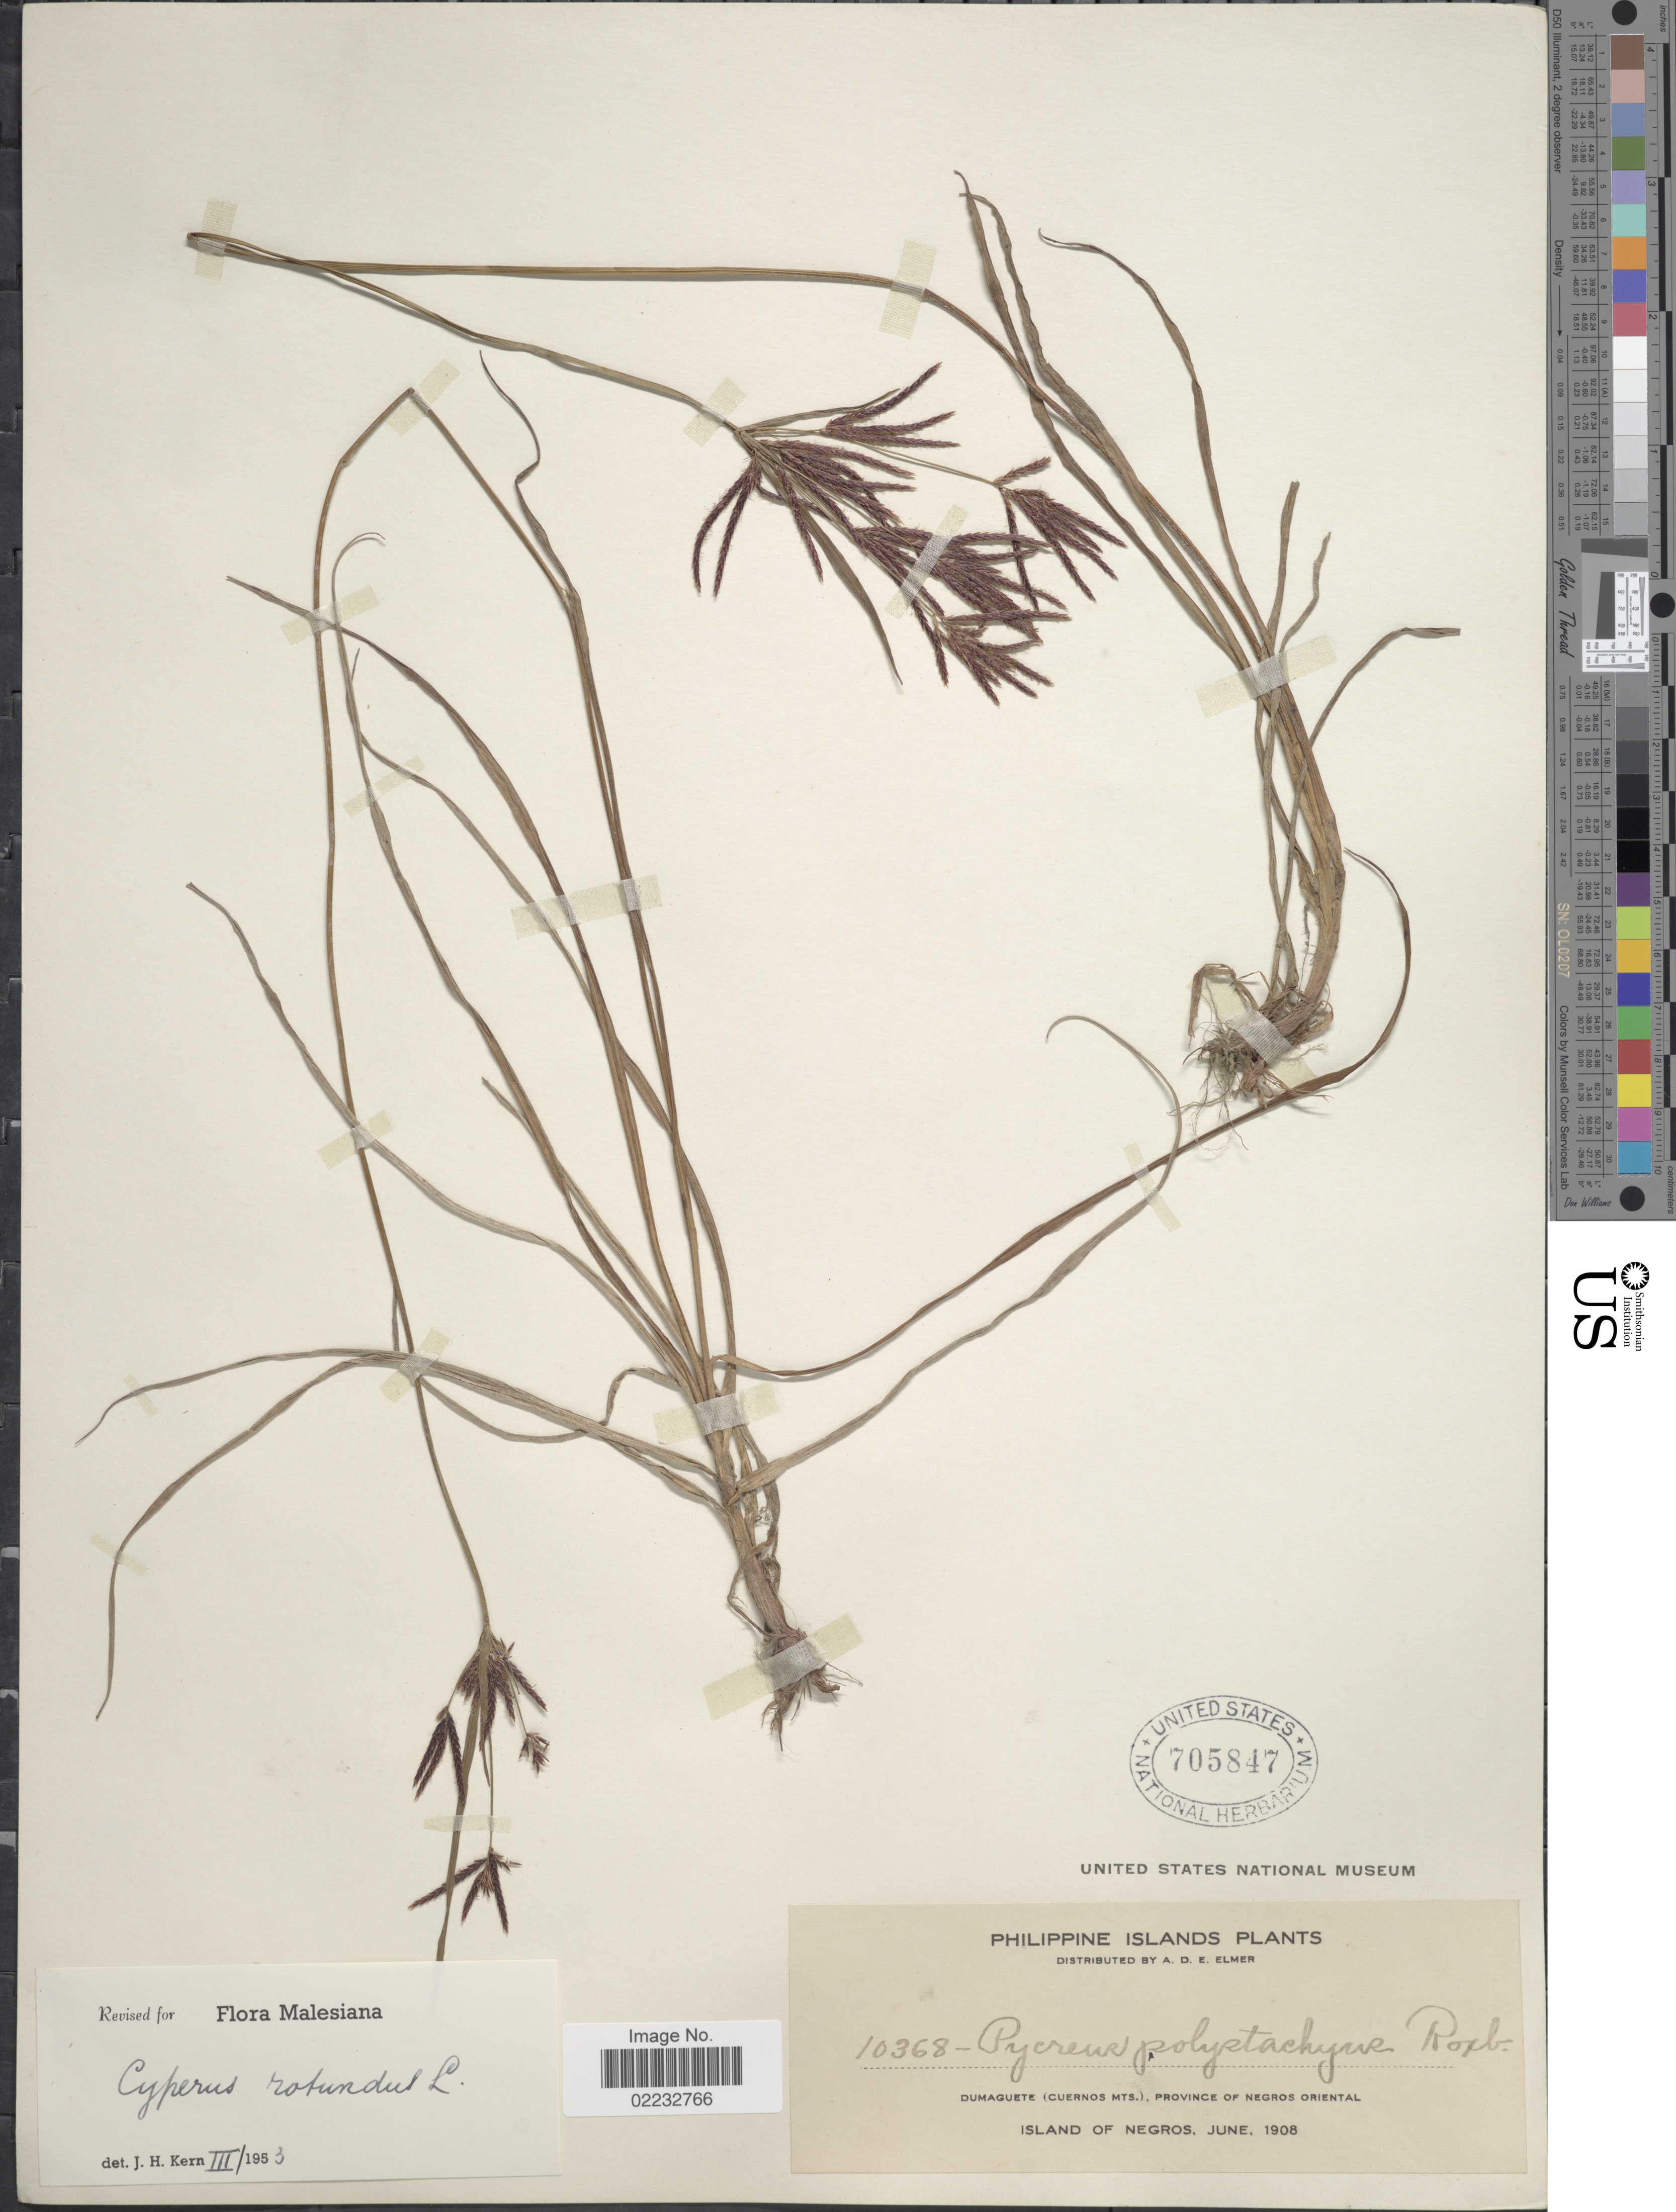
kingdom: Plantae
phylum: Tracheophyta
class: Liliopsida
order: Poales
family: Cyperaceae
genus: Cyperus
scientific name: Cyperus rotundus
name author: L.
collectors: A. D. E. Elmer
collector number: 10368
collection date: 1908-06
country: Philippines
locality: Dumaguete (Cuernos Mts.), Province of Negros Oriental. Island of Negros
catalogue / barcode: US 705847